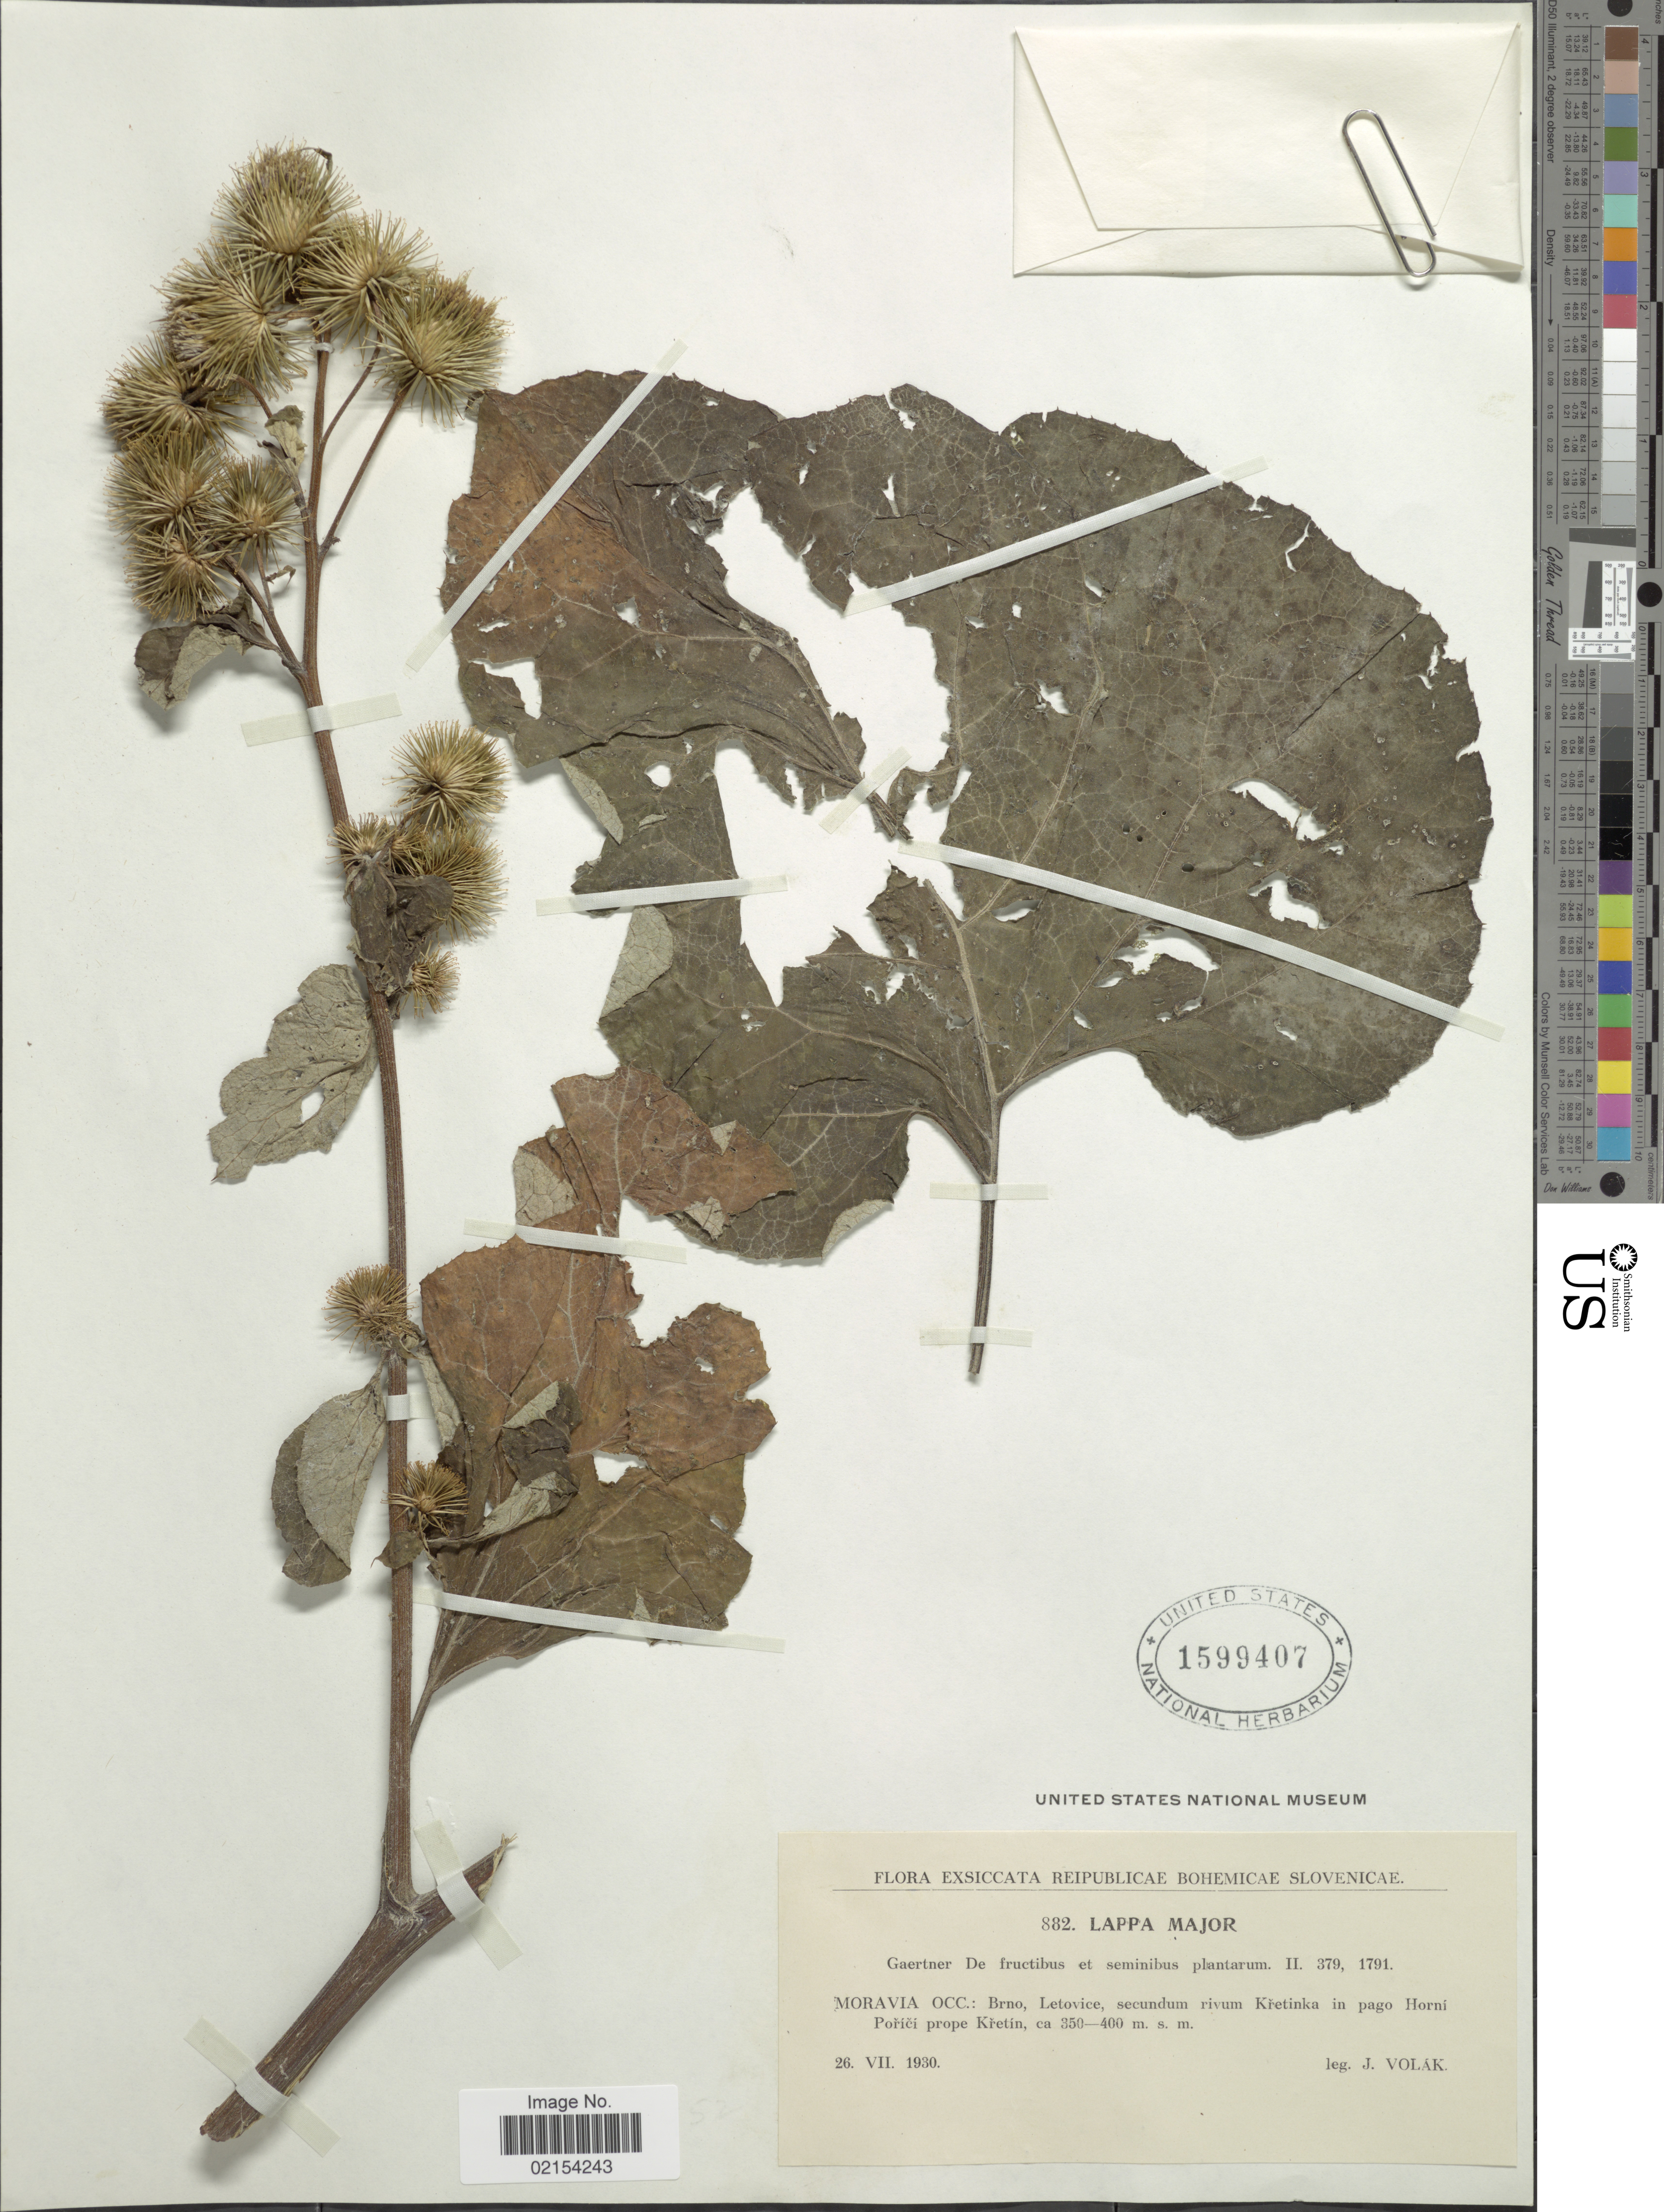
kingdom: Plantae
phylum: Tracheophyta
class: Magnoliopsida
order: Asterales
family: Asteraceae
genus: Arctium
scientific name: Arctium lappa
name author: L.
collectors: J. Volak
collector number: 882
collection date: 1930-07-26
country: Czechia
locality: Moravia occ. Brno, Letovice, secundum rivum Kretinka in pago Horni Porici prope Kretin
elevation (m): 350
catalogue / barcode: US 1599407